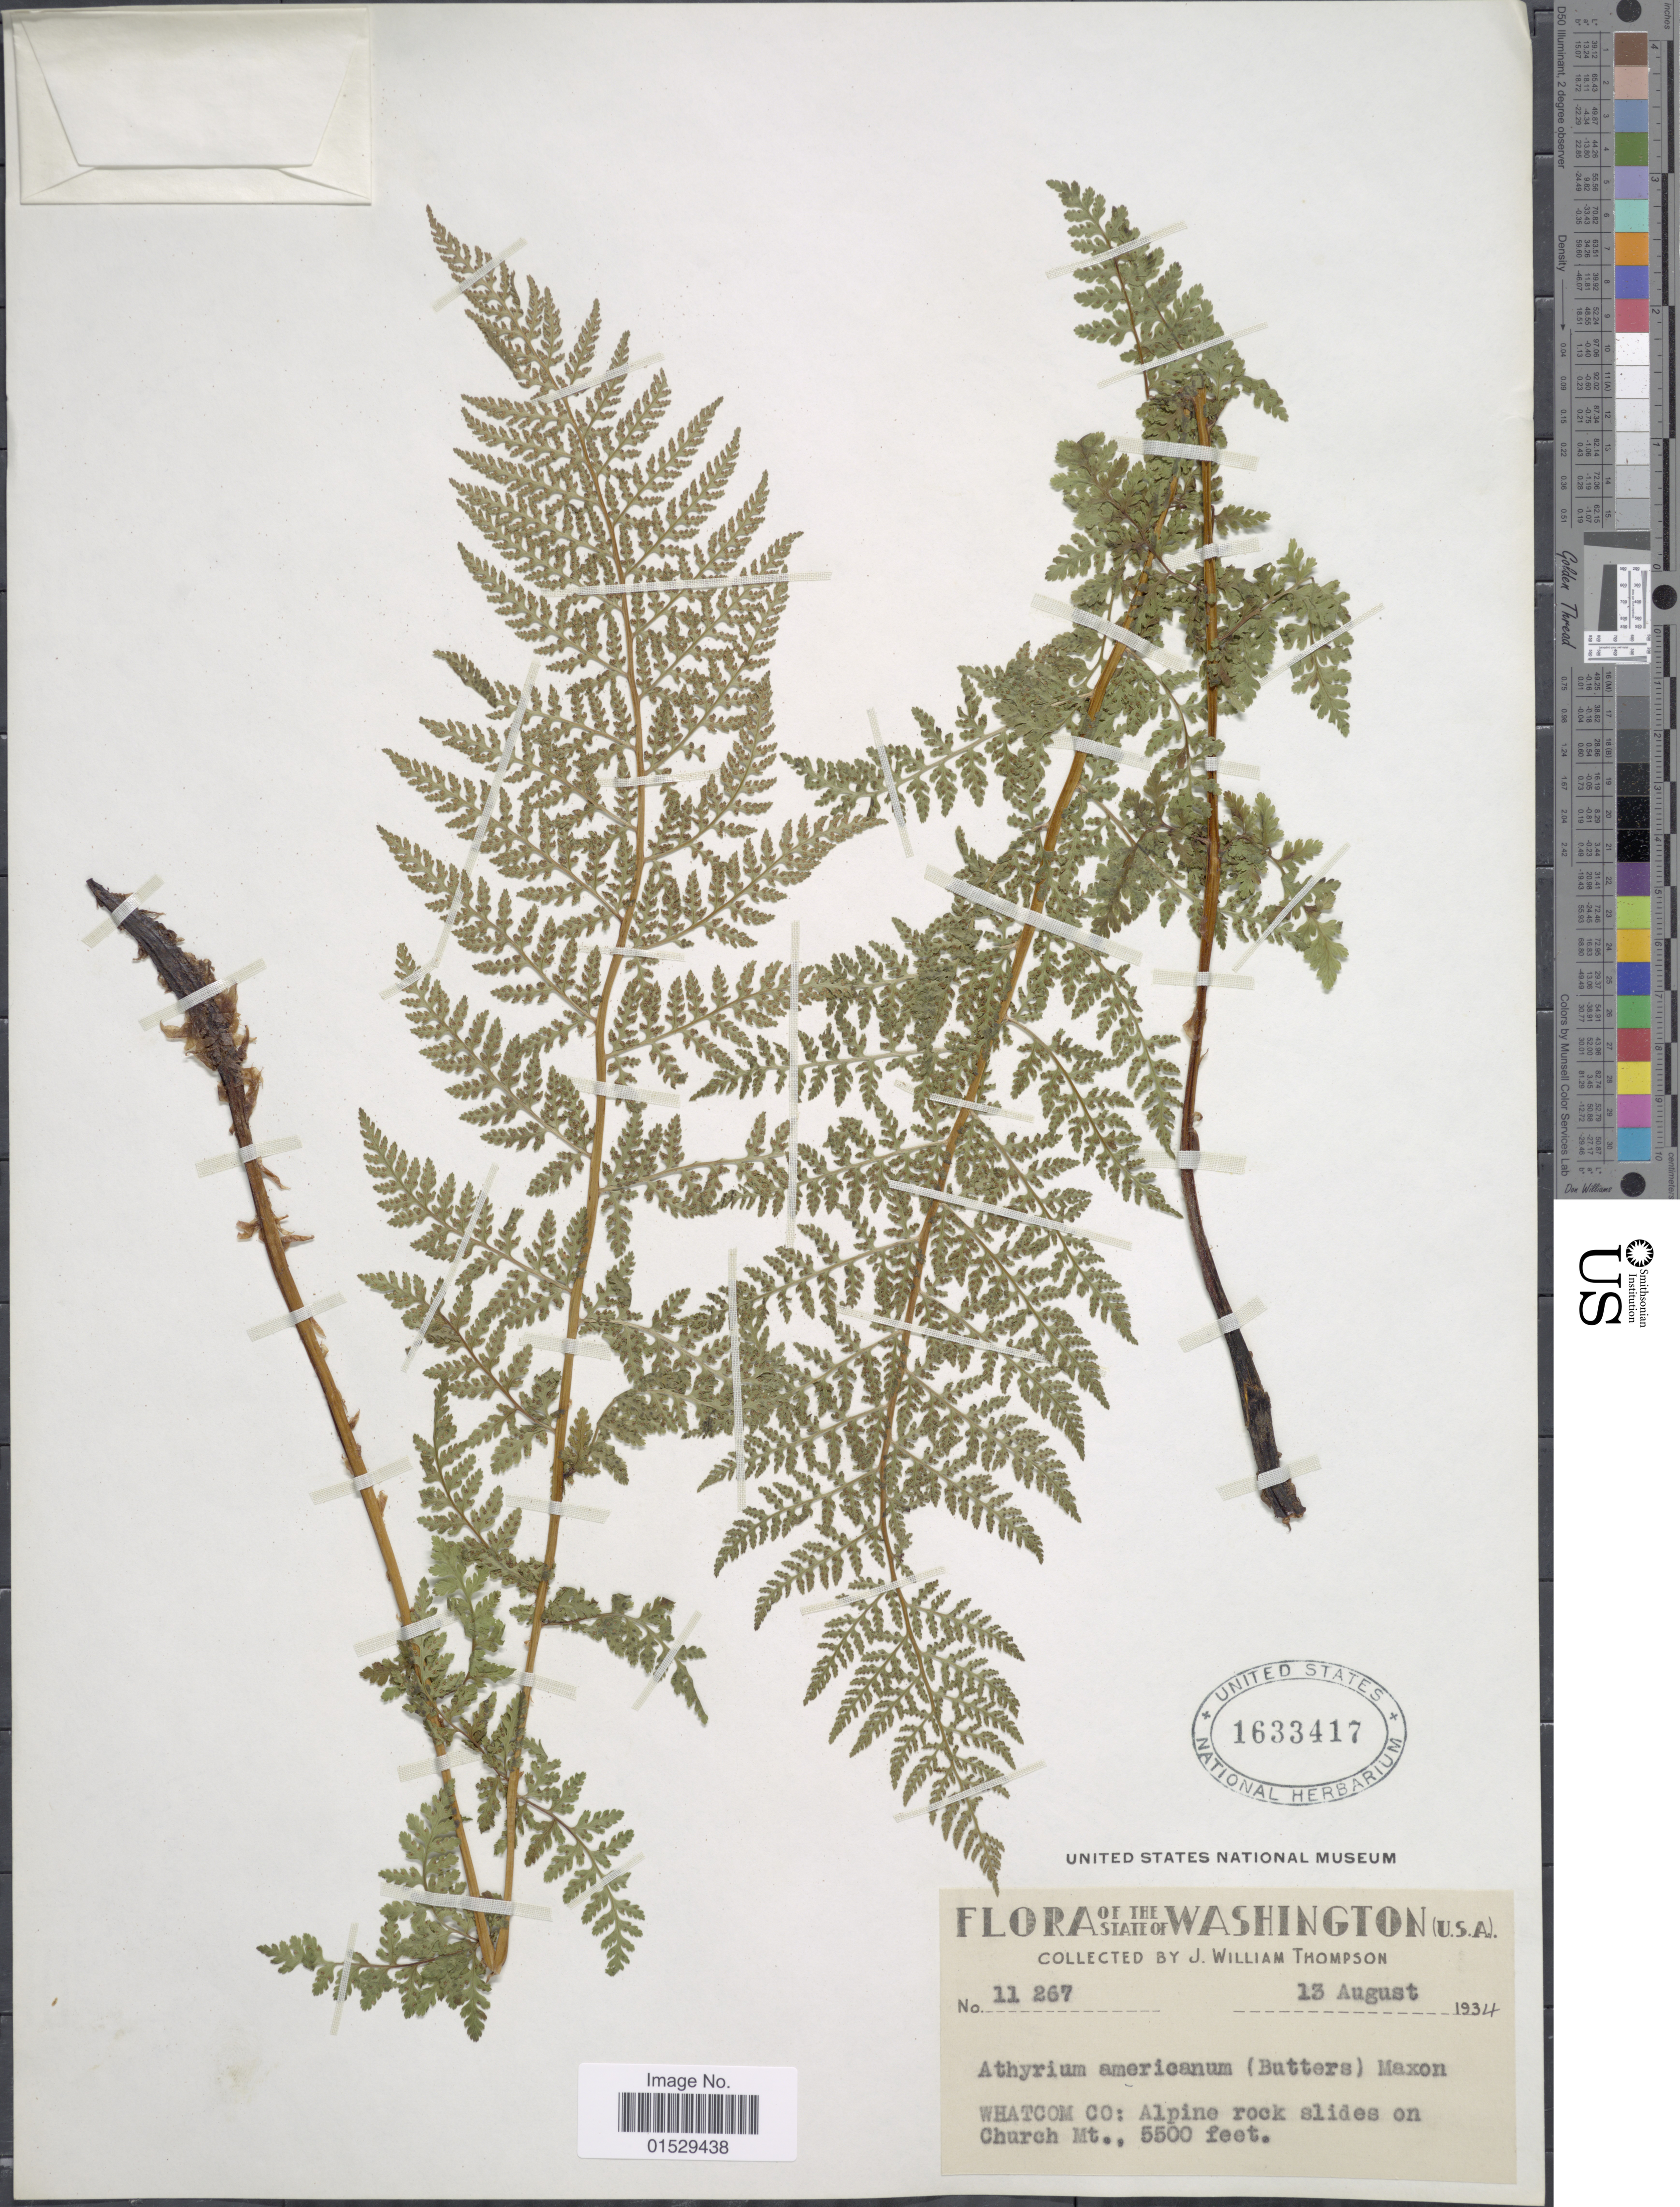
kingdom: Plantae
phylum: Tracheophyta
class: Polypodiopsida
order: Polypodiales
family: Athyriaceae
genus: Athyrium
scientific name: Athyrium distentifolilum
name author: Tausch ex Opiz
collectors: J. W. Thompson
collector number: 11267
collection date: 1934-08-13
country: United States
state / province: Washington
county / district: Whatcom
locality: State of Washington (U.S.A.), Whatcom Co: Alpine rock slides on Church Mt.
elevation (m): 1676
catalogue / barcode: US 1633417